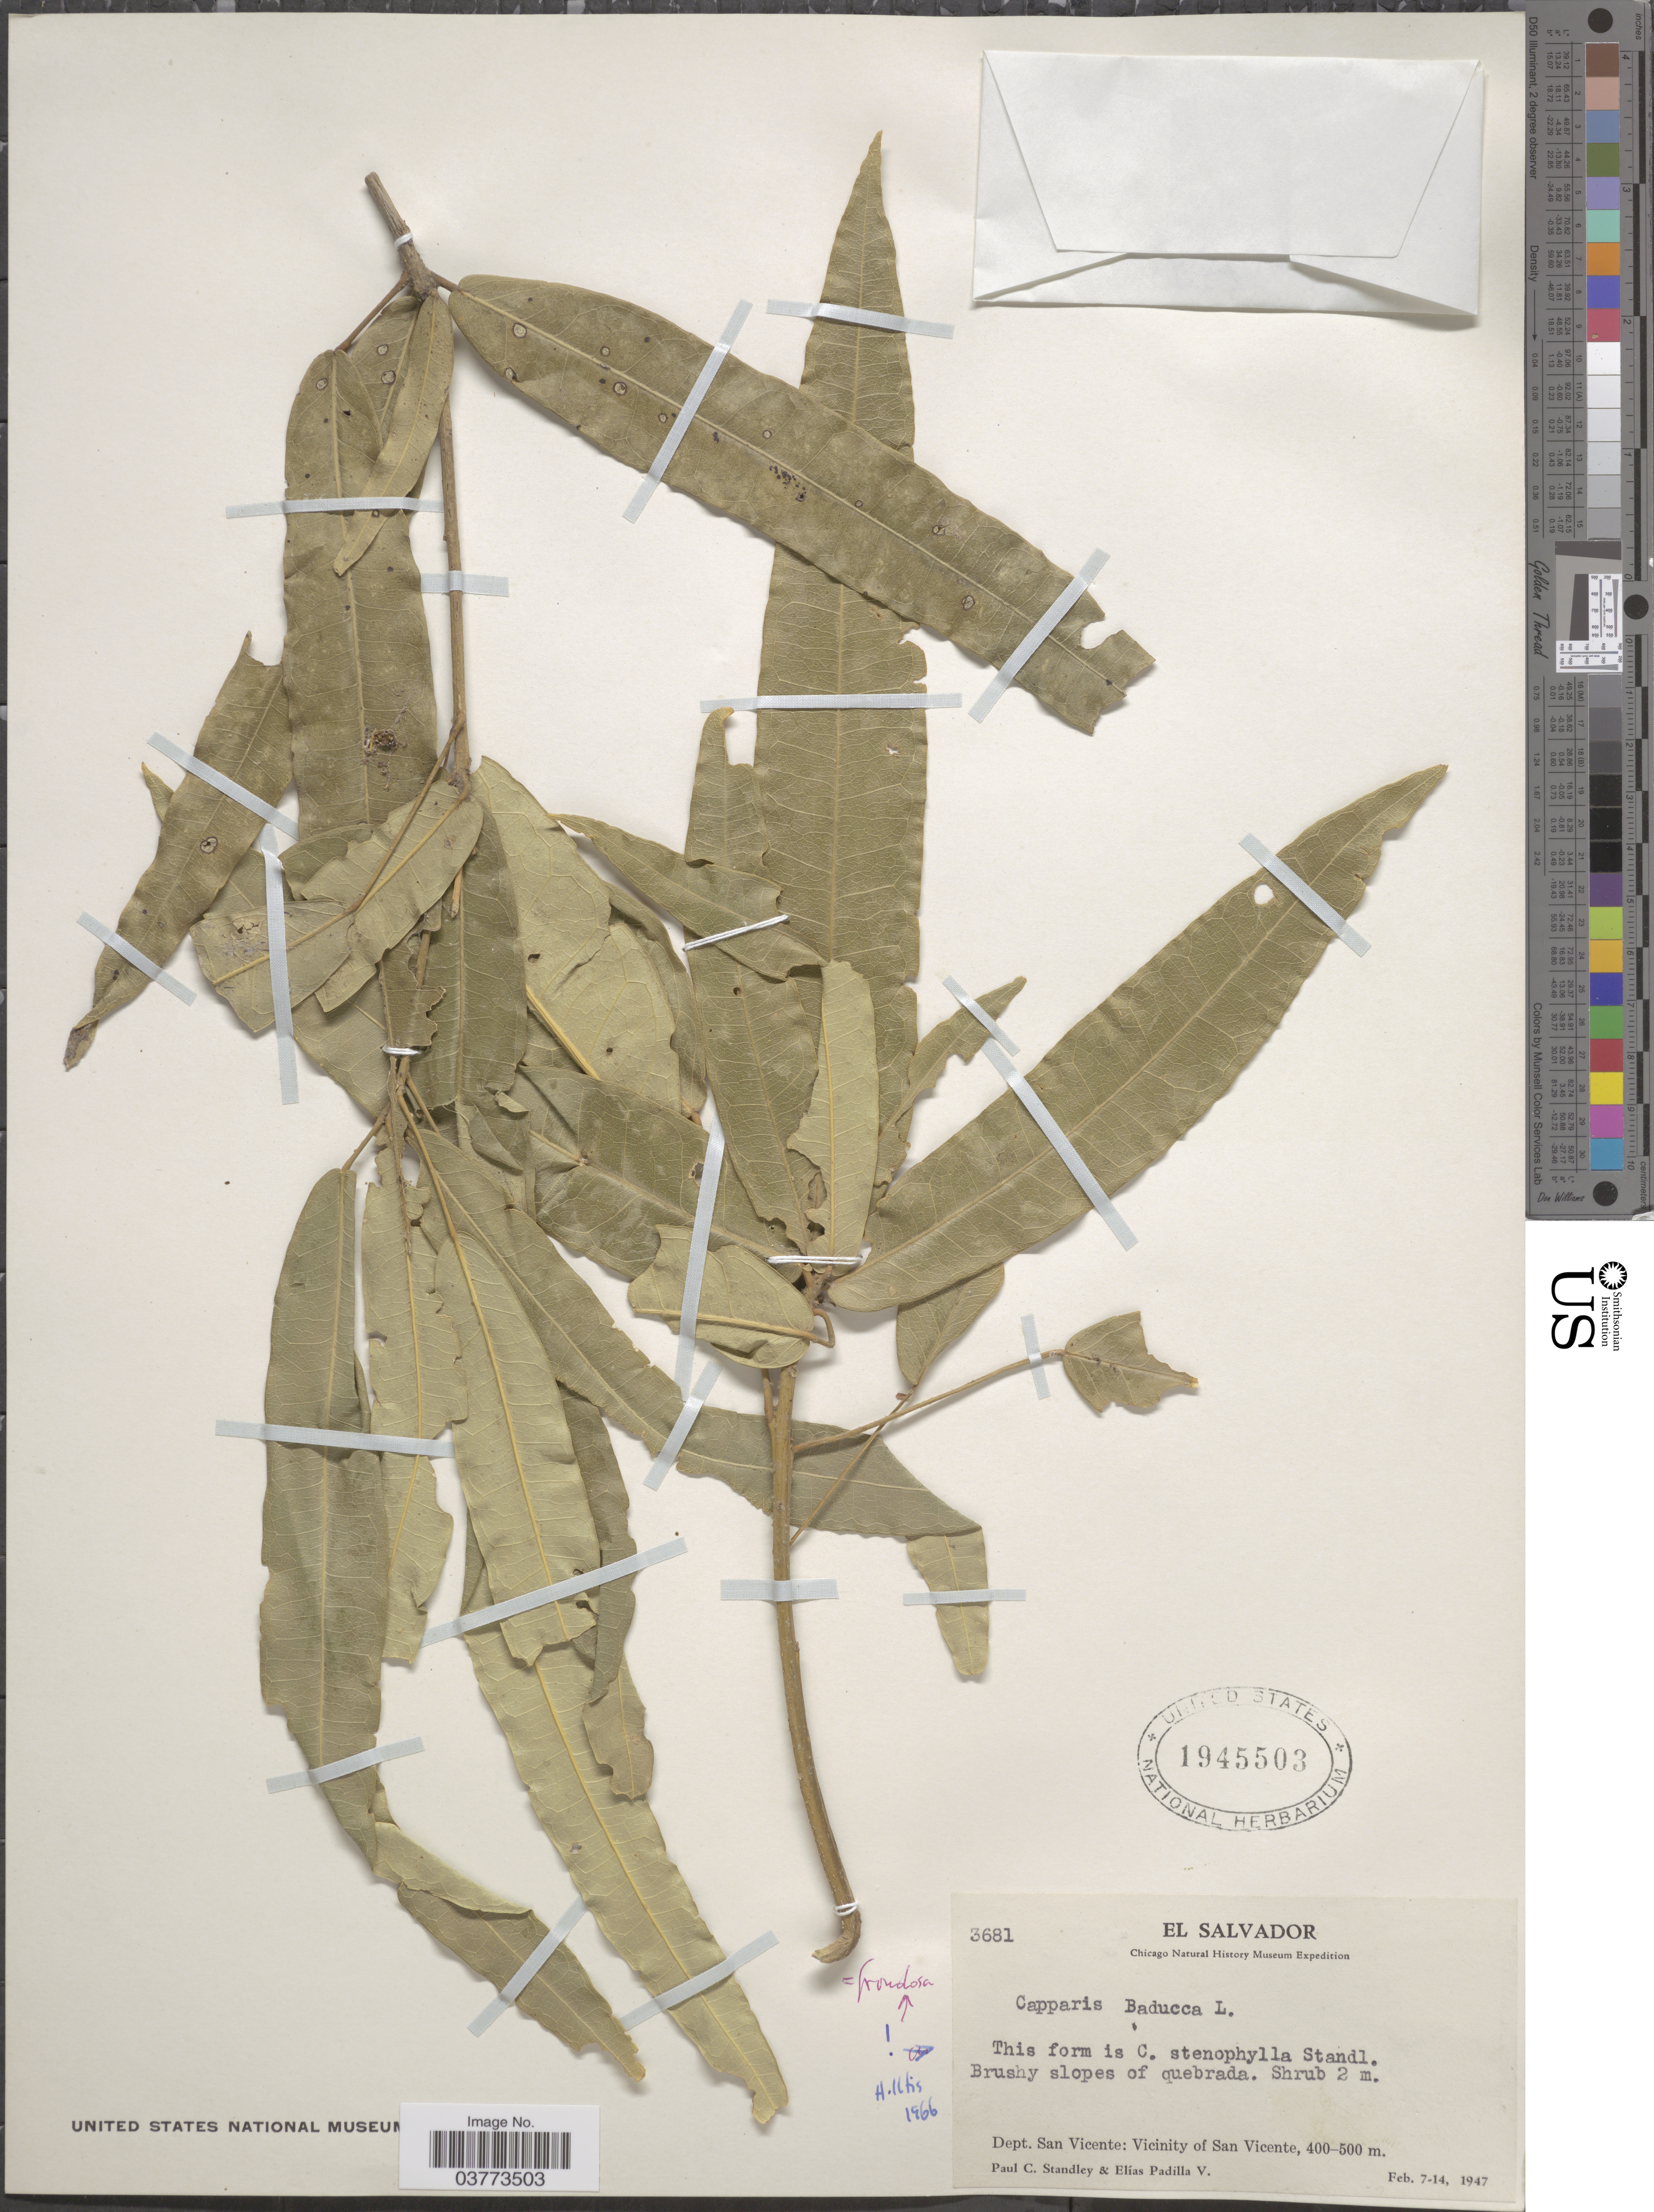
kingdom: Plantae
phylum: Tracheophyta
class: Magnoliopsida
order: Brassicales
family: Capparaceae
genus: Capparidastrum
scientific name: Capparidastrum frondosum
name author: (Jacq.) Cornejo & Iltis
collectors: P. C. Standley & E. Padilla V.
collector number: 3681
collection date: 1947-02-07/1947-02-14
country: El Salvador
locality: Dept. San Vicente: Vicinity of San Vicente.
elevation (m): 400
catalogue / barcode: US 1945503